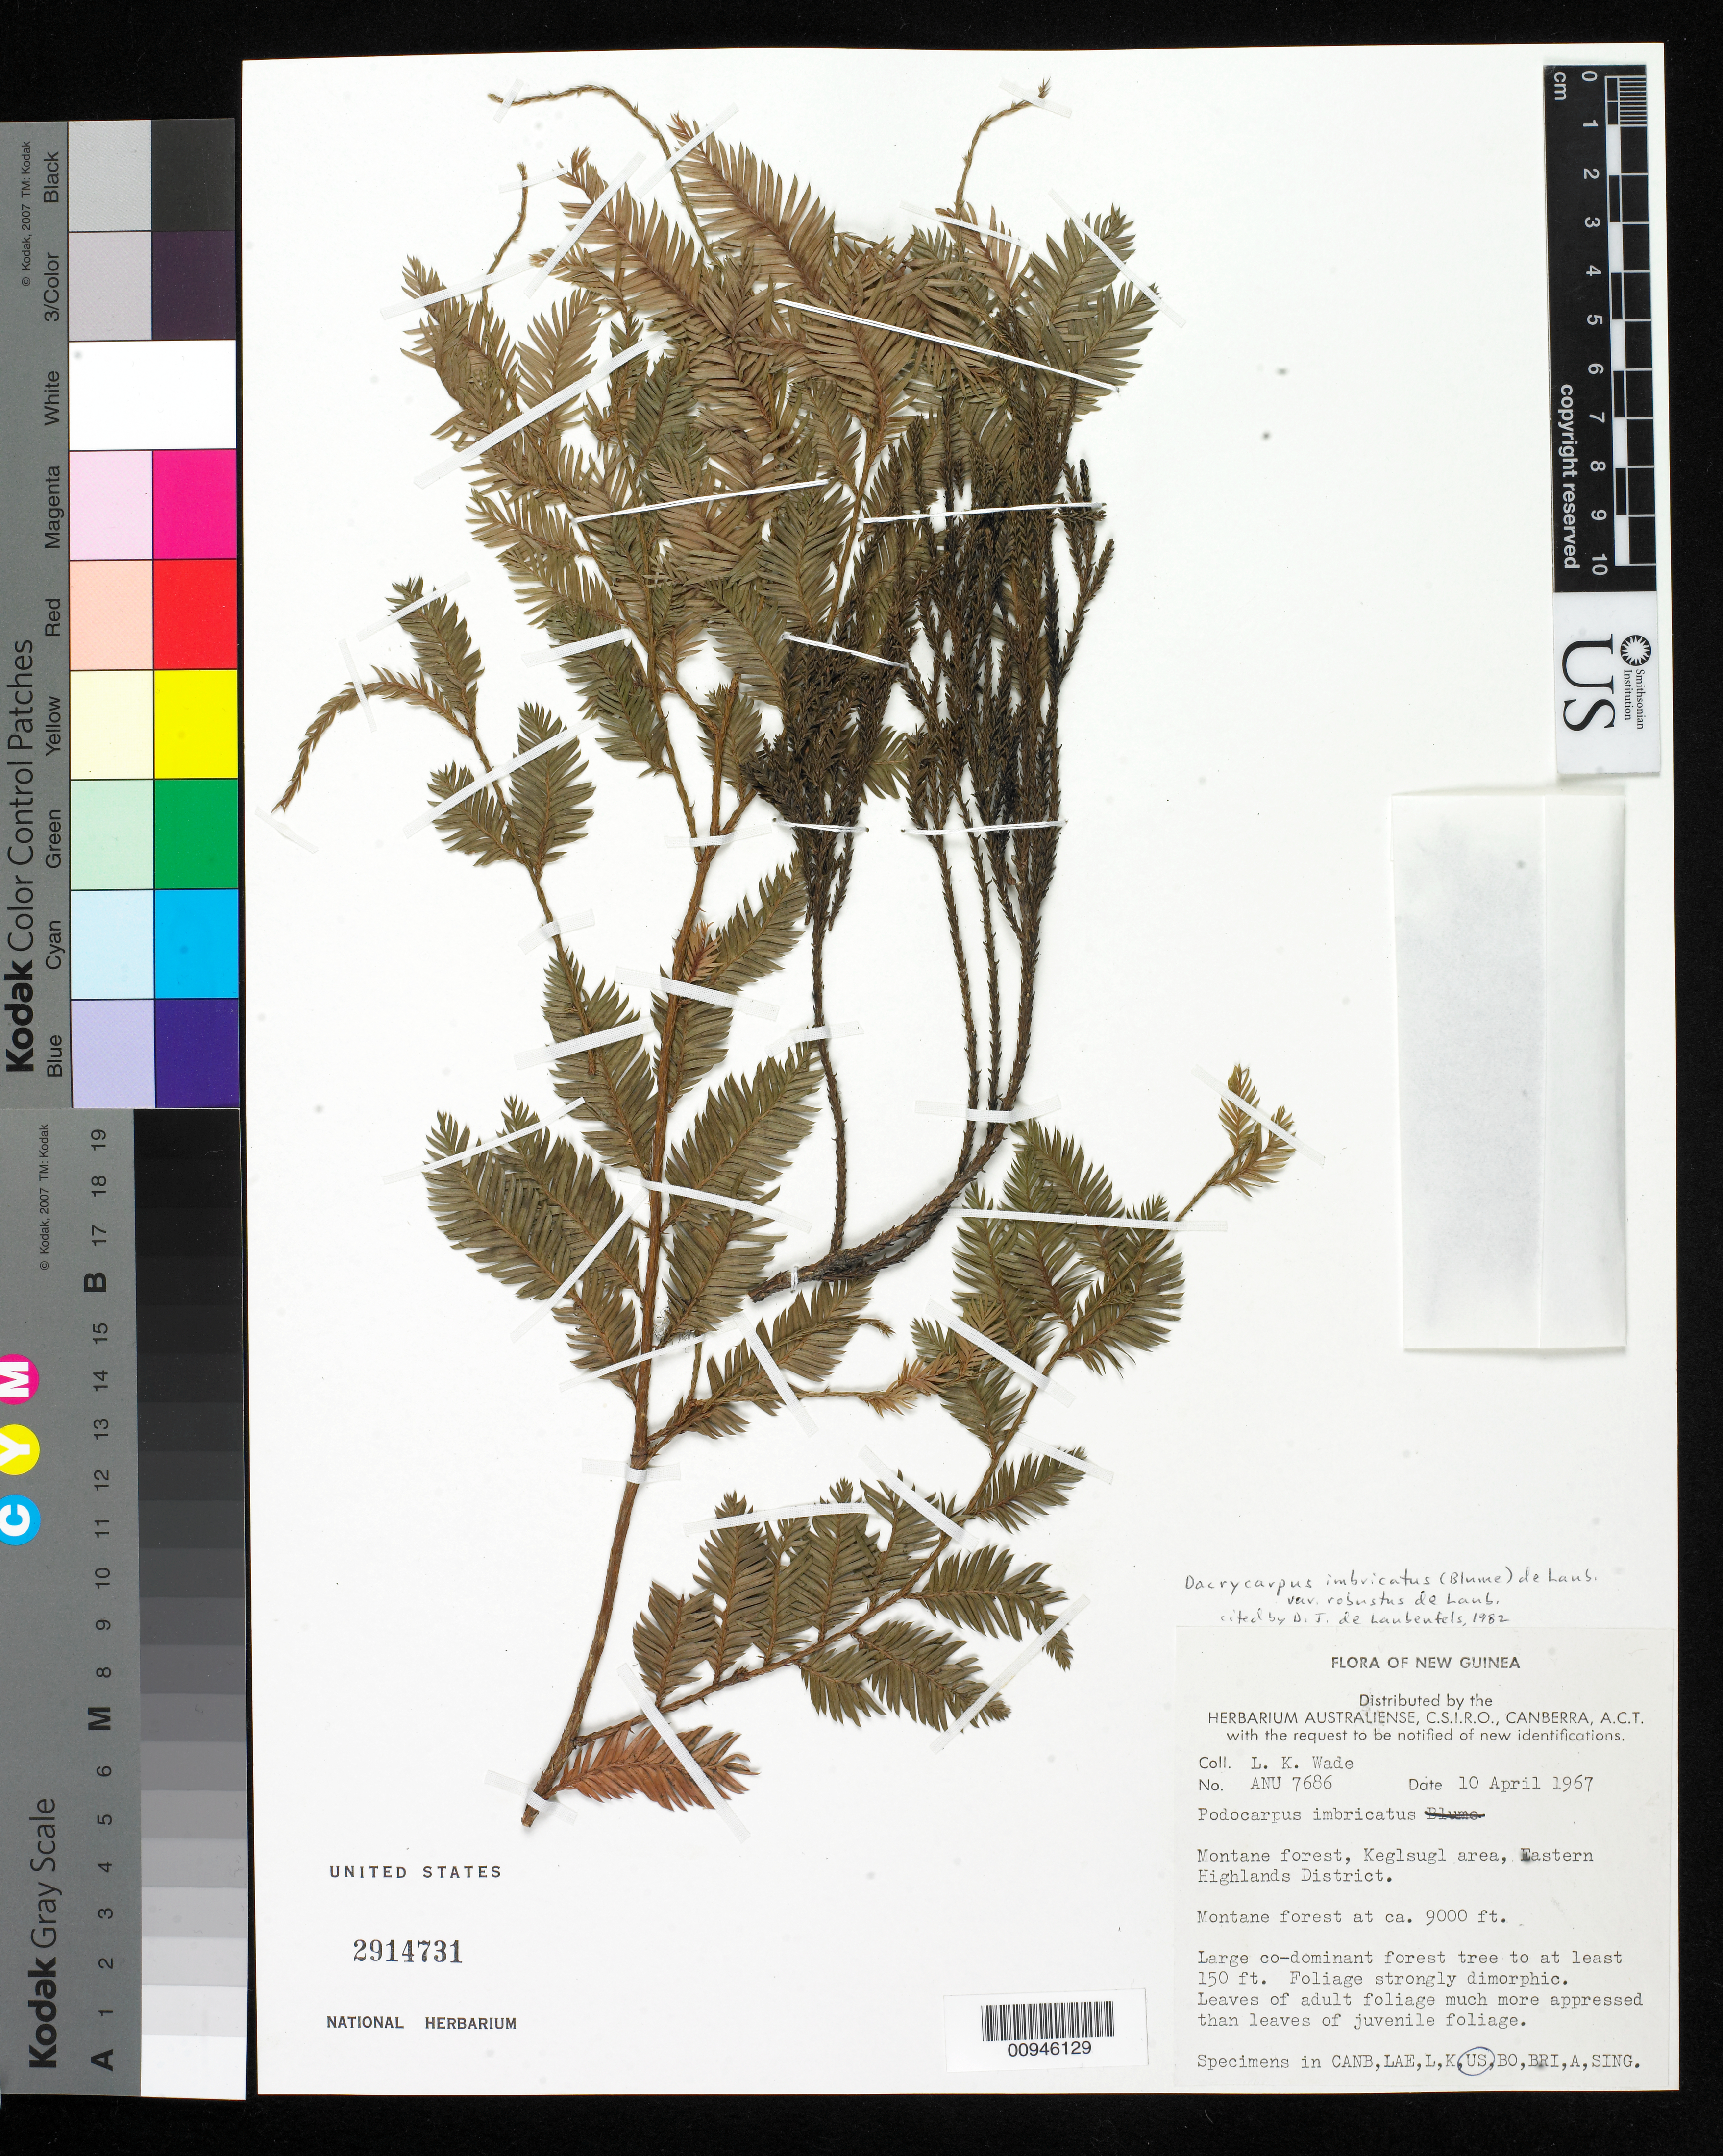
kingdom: Plantae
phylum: Tracheophyta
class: Pinopsida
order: Pinales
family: Podocarpaceae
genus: Dacrycarpus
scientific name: Dacrycarpus imbricatus var. robustus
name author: de Laub.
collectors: L. K. Wade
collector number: ANU7686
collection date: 1967-04-10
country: Papua New Guinea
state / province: Eastern Highlands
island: New Guinea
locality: Keglsugl area.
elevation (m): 2743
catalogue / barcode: US 2914731